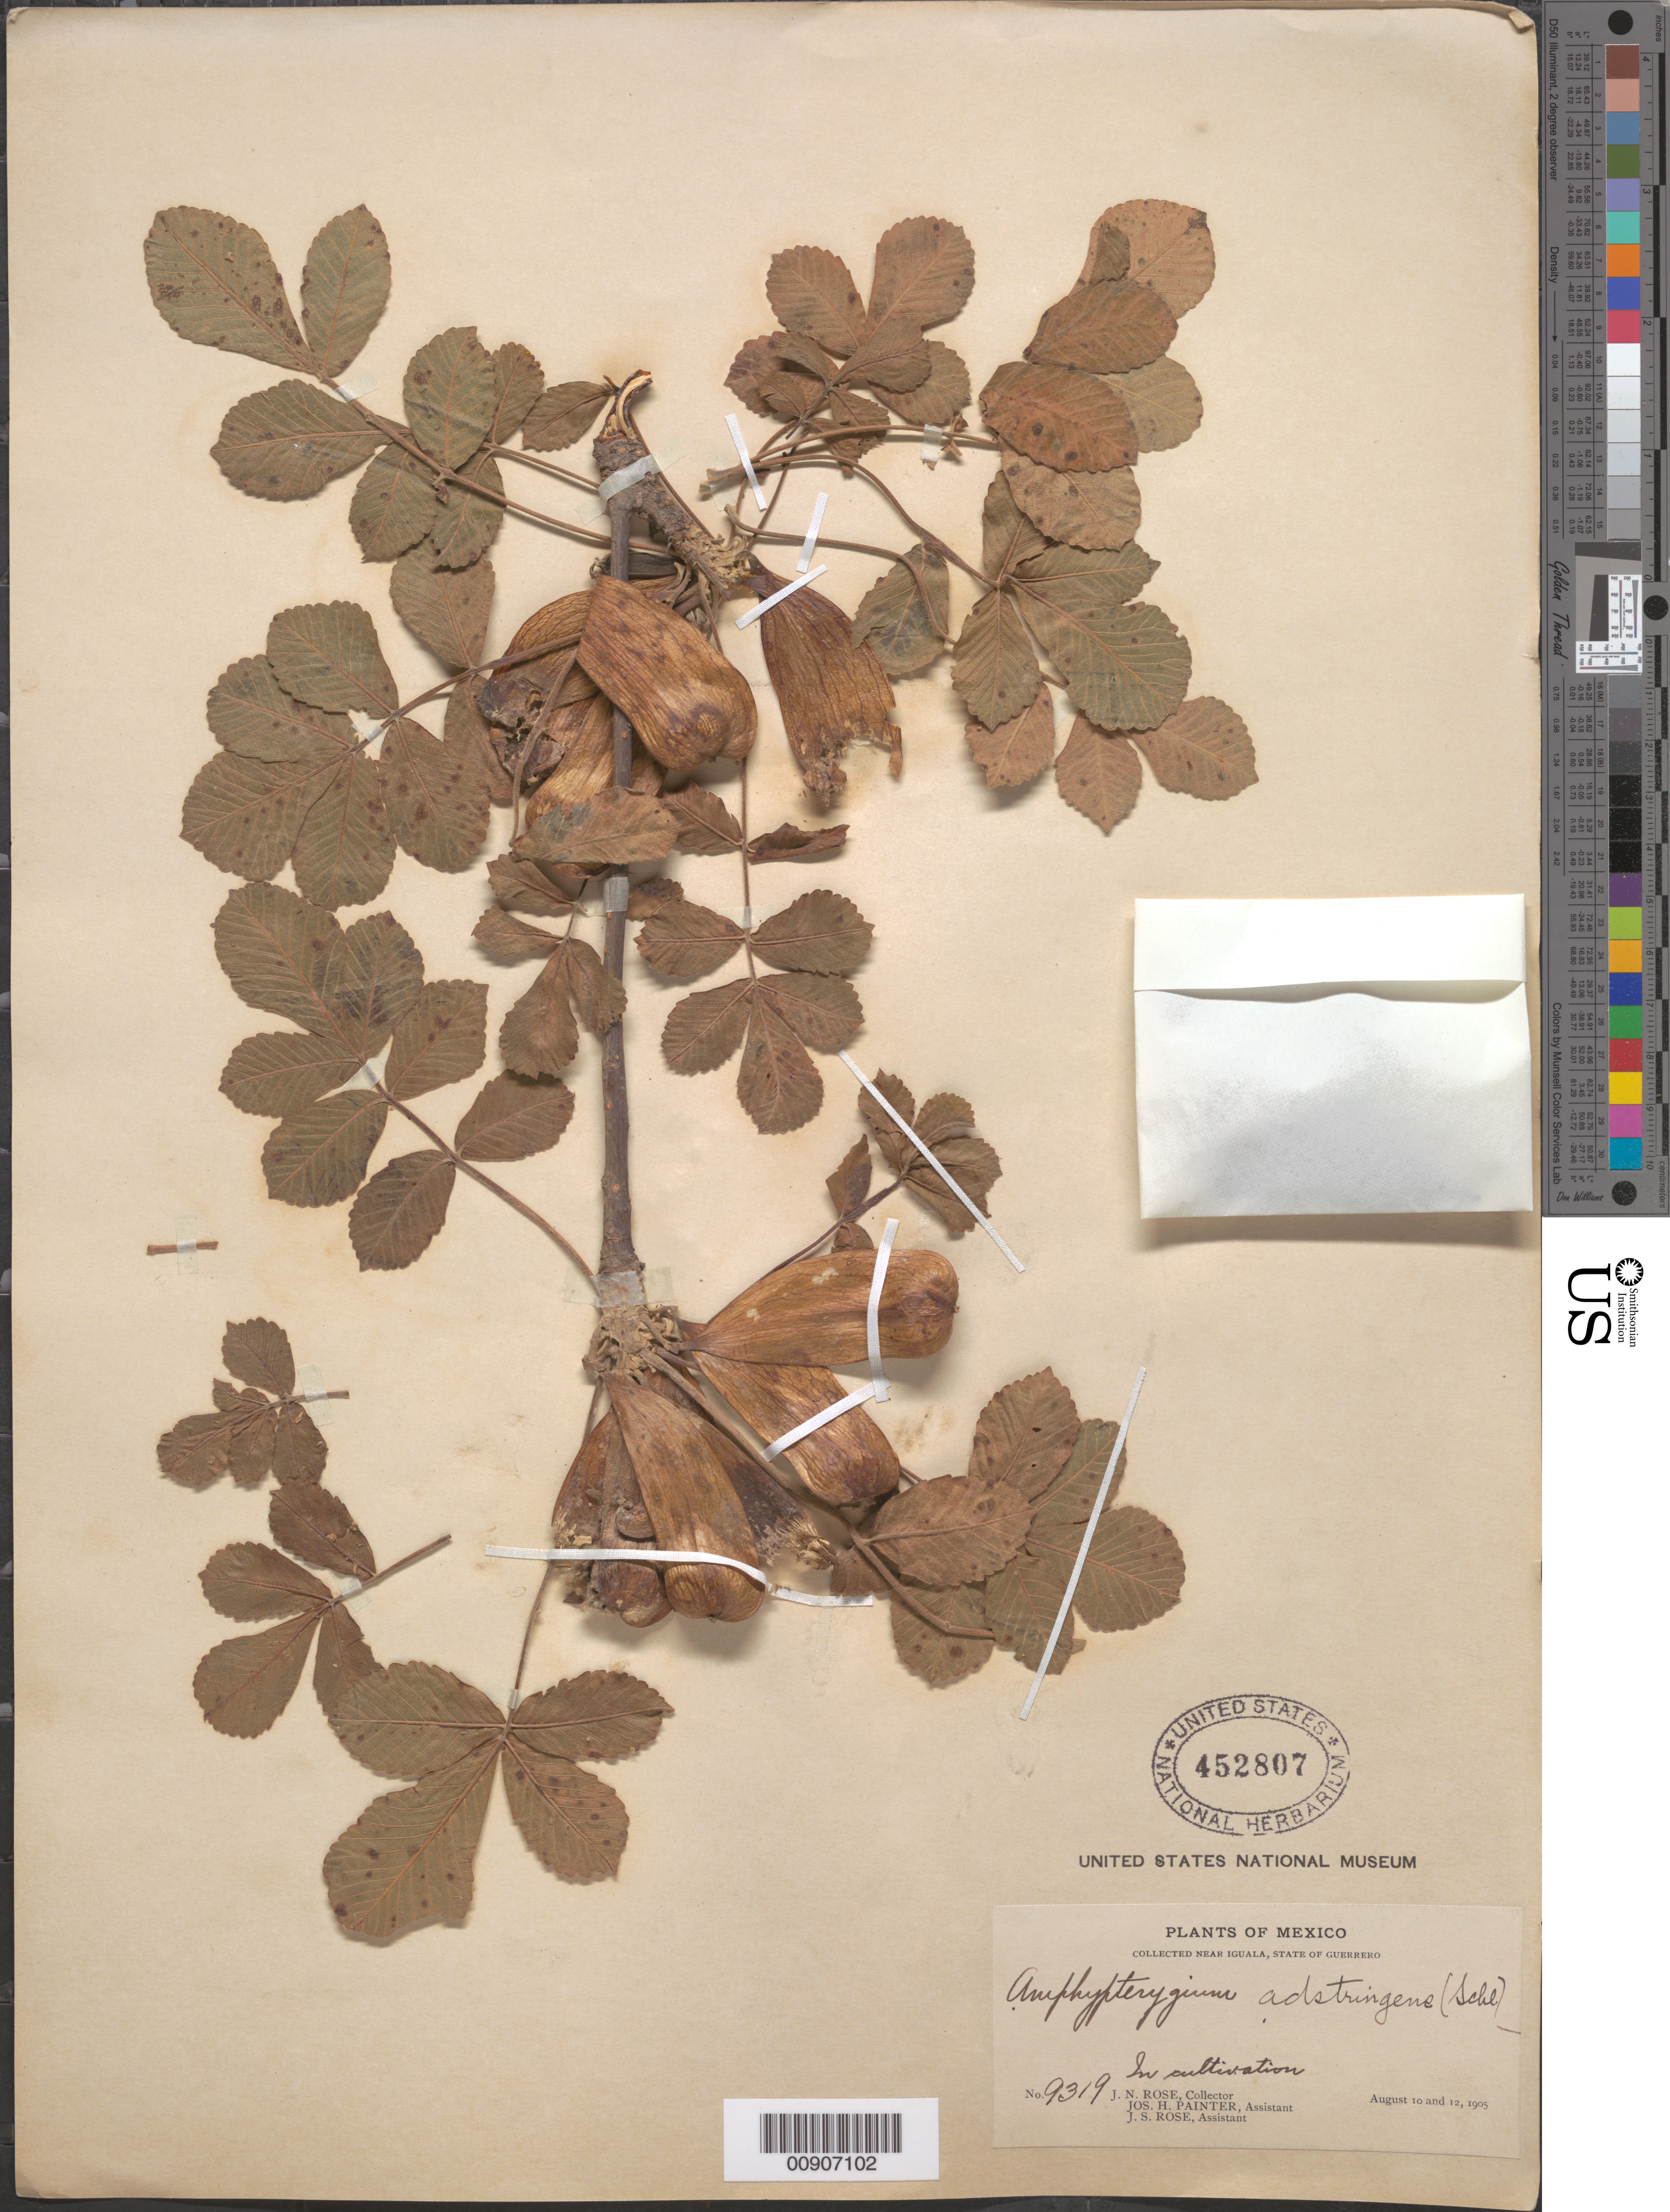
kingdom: Plantae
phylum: Tracheophyta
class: Magnoliopsida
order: Sapindales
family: Anacardiaceae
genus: Amphipterygium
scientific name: Amphipterygium adstringens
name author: (Schltdl.) Schiede ex Standl.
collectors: J. N. Rose, J. H. Painter & J. S. Rose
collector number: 9319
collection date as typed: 10 Aug 1905 to 12 Aug 1905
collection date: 1905-08-10/1905-08-12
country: Mexico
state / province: Guerrero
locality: Near Iguala, State of Guerrero.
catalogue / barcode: US 452807